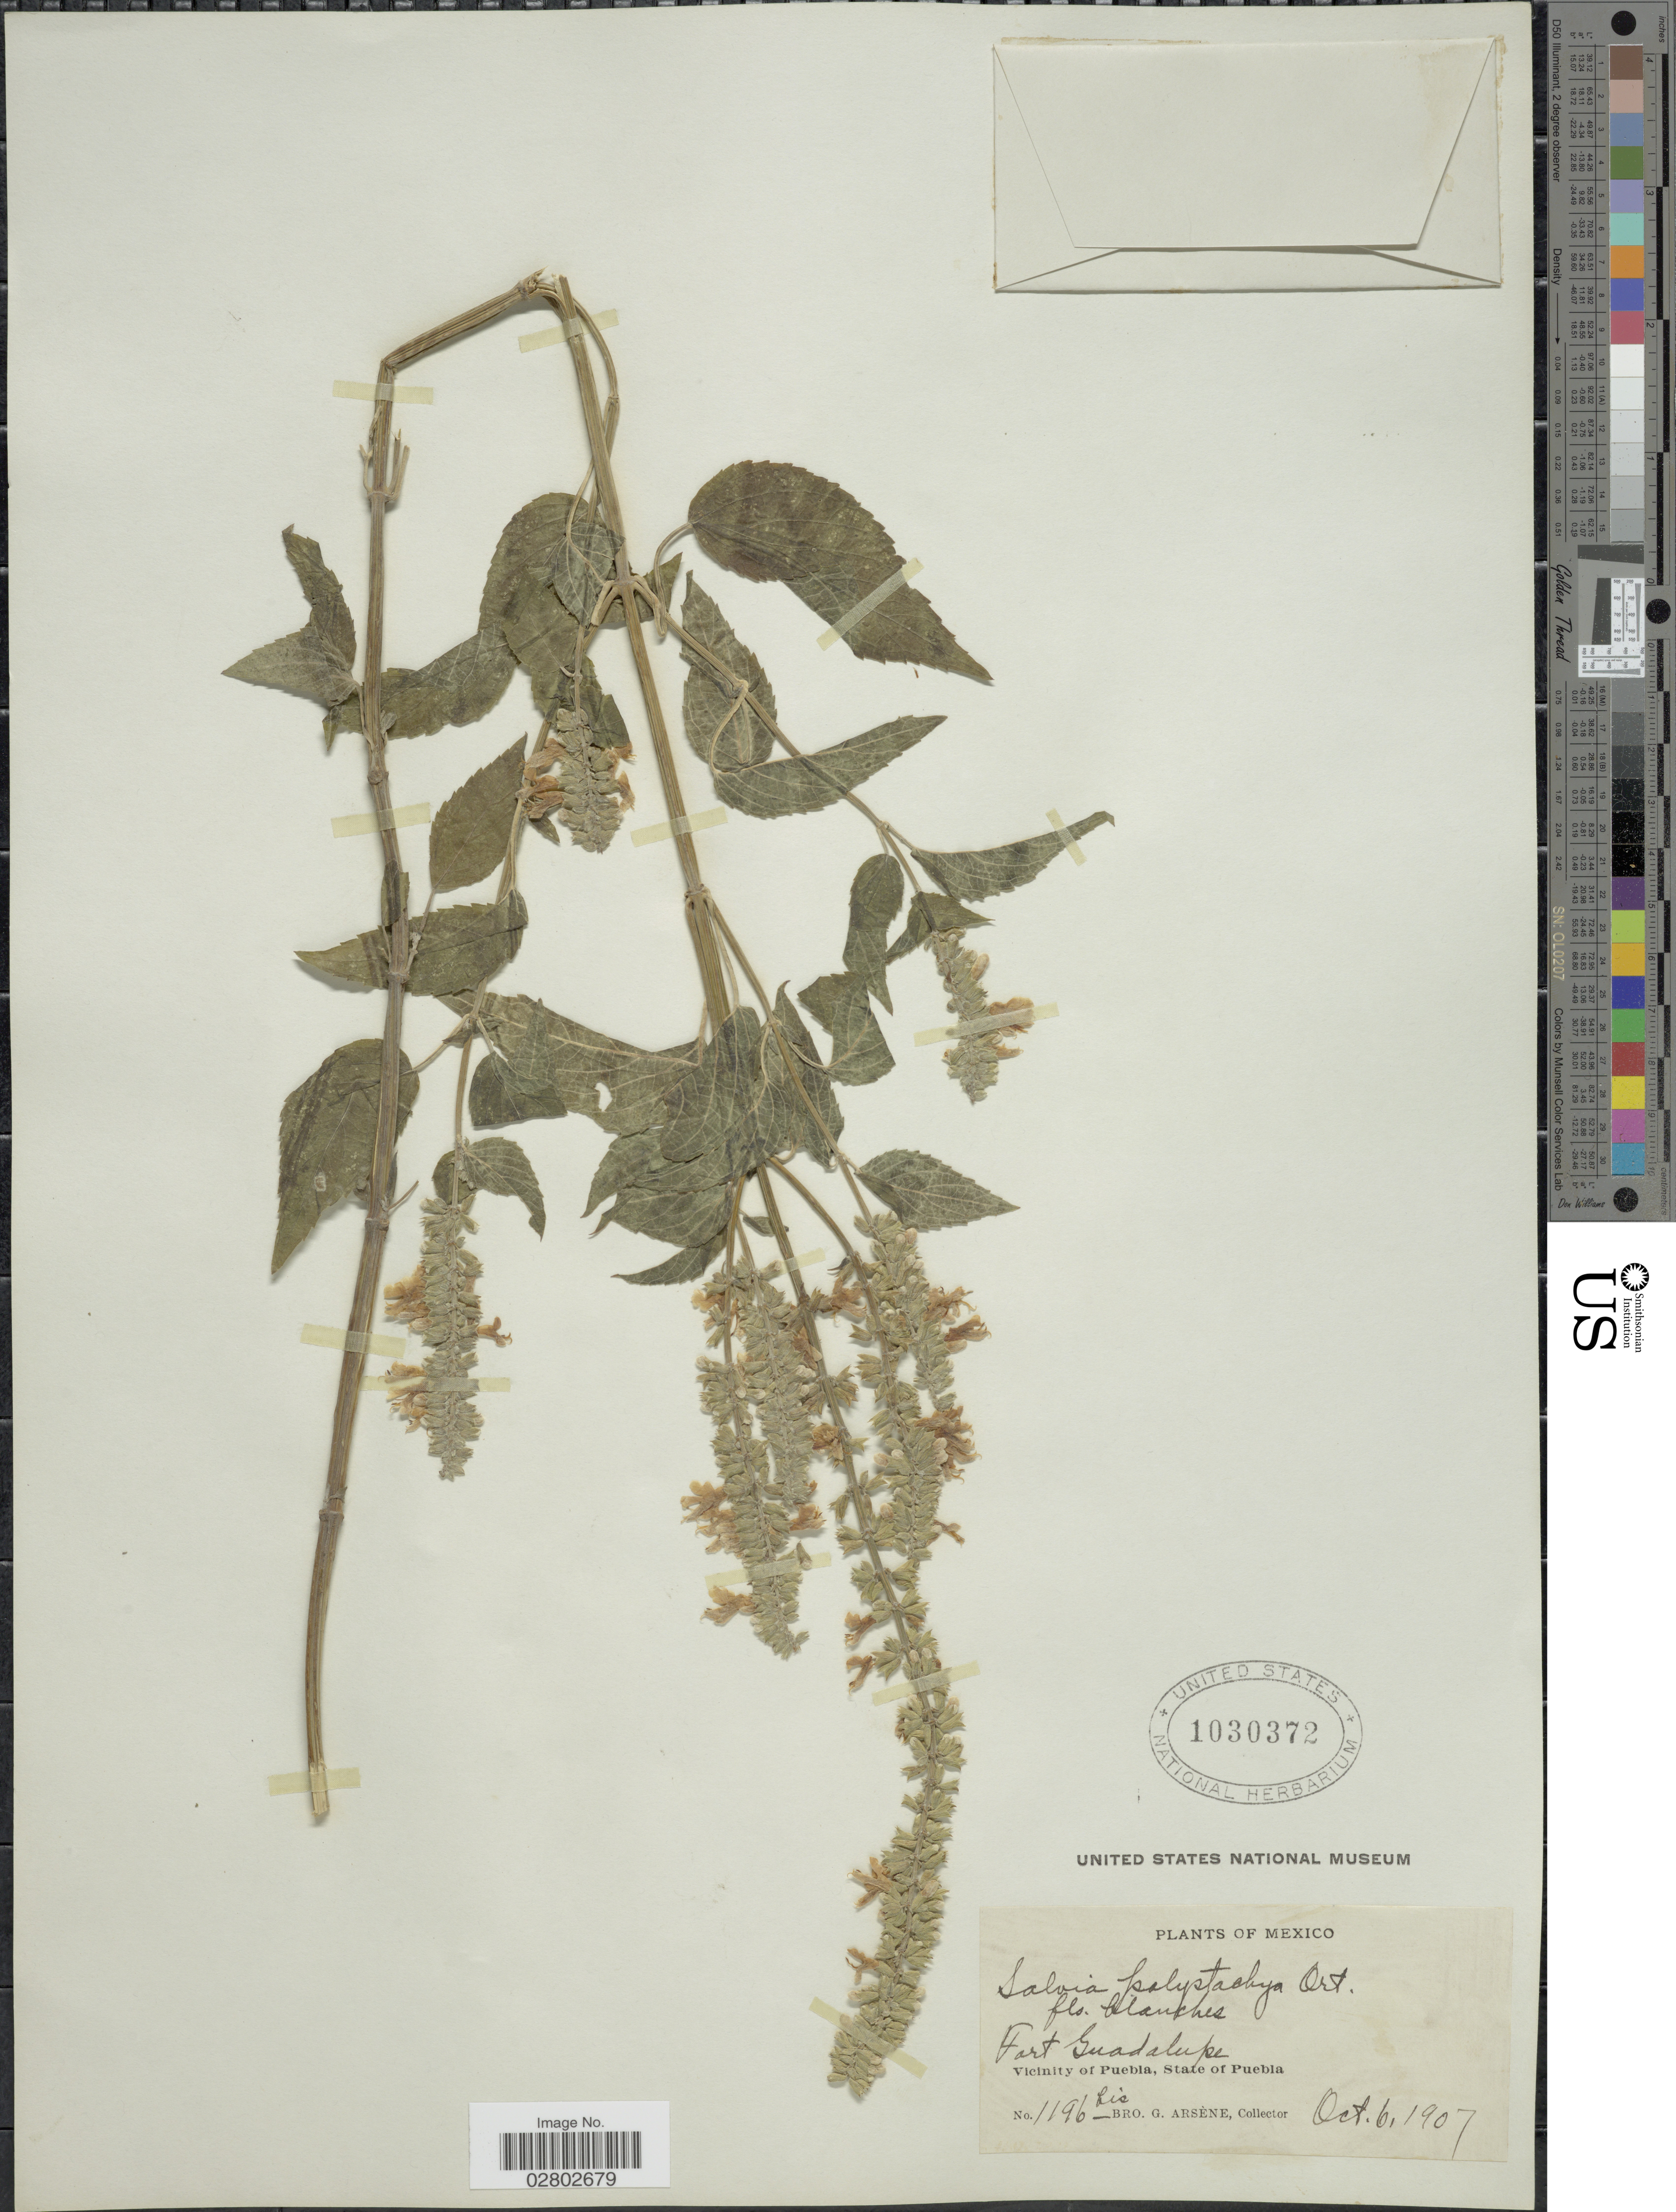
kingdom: Plantae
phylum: Tracheophyta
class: Magnoliopsida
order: Lamiales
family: Lamiaceae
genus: Salvia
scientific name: Salvia polystachya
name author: Cav.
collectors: Bro. G. Arsène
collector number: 1196 bis.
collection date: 1907-10-06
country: Mexico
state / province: Puebla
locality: Fort Guadalupe. Vicinity of Puebla.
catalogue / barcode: US 1030372